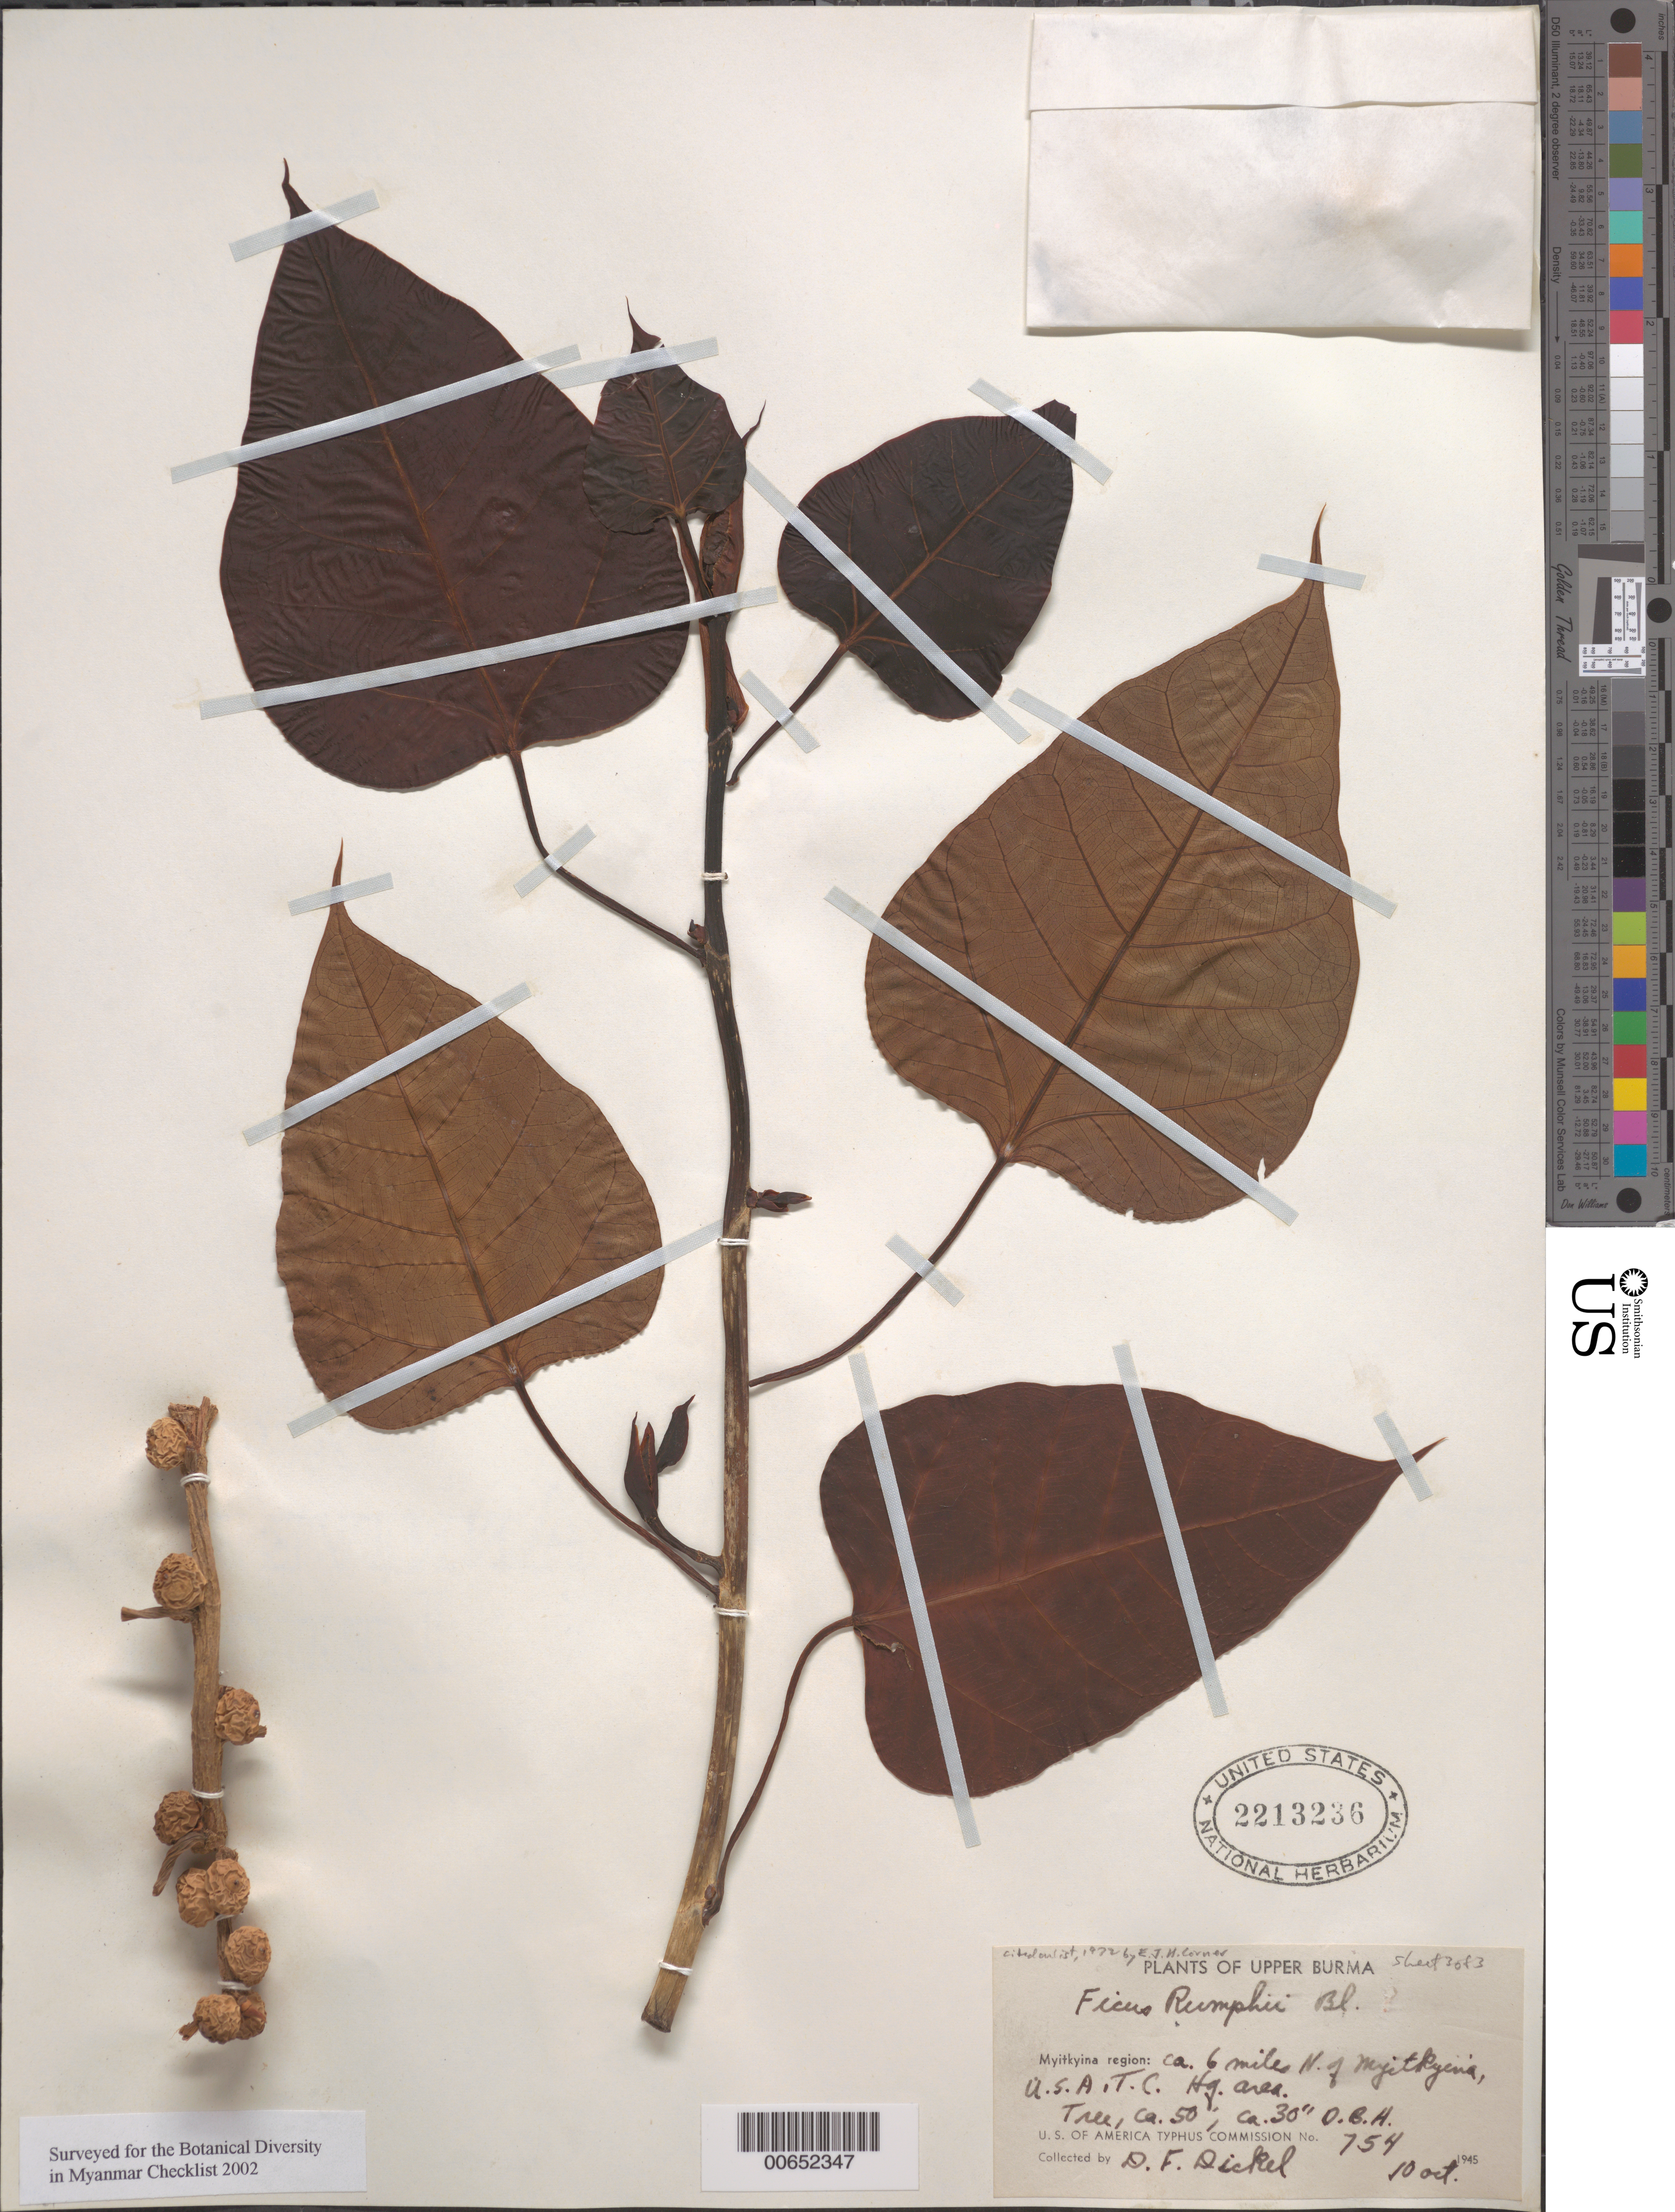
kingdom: Plantae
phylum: Tracheophyta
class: Magnoliopsida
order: Rosales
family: Moraceae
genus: Ficus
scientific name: Ficus rumphii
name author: Blume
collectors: Dickel, D.F.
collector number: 754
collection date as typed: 10 Oct 1945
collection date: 1945-10-10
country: Myanmar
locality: Myitkyina region, N of Myitkyina, USATC HQ area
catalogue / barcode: US 2213236